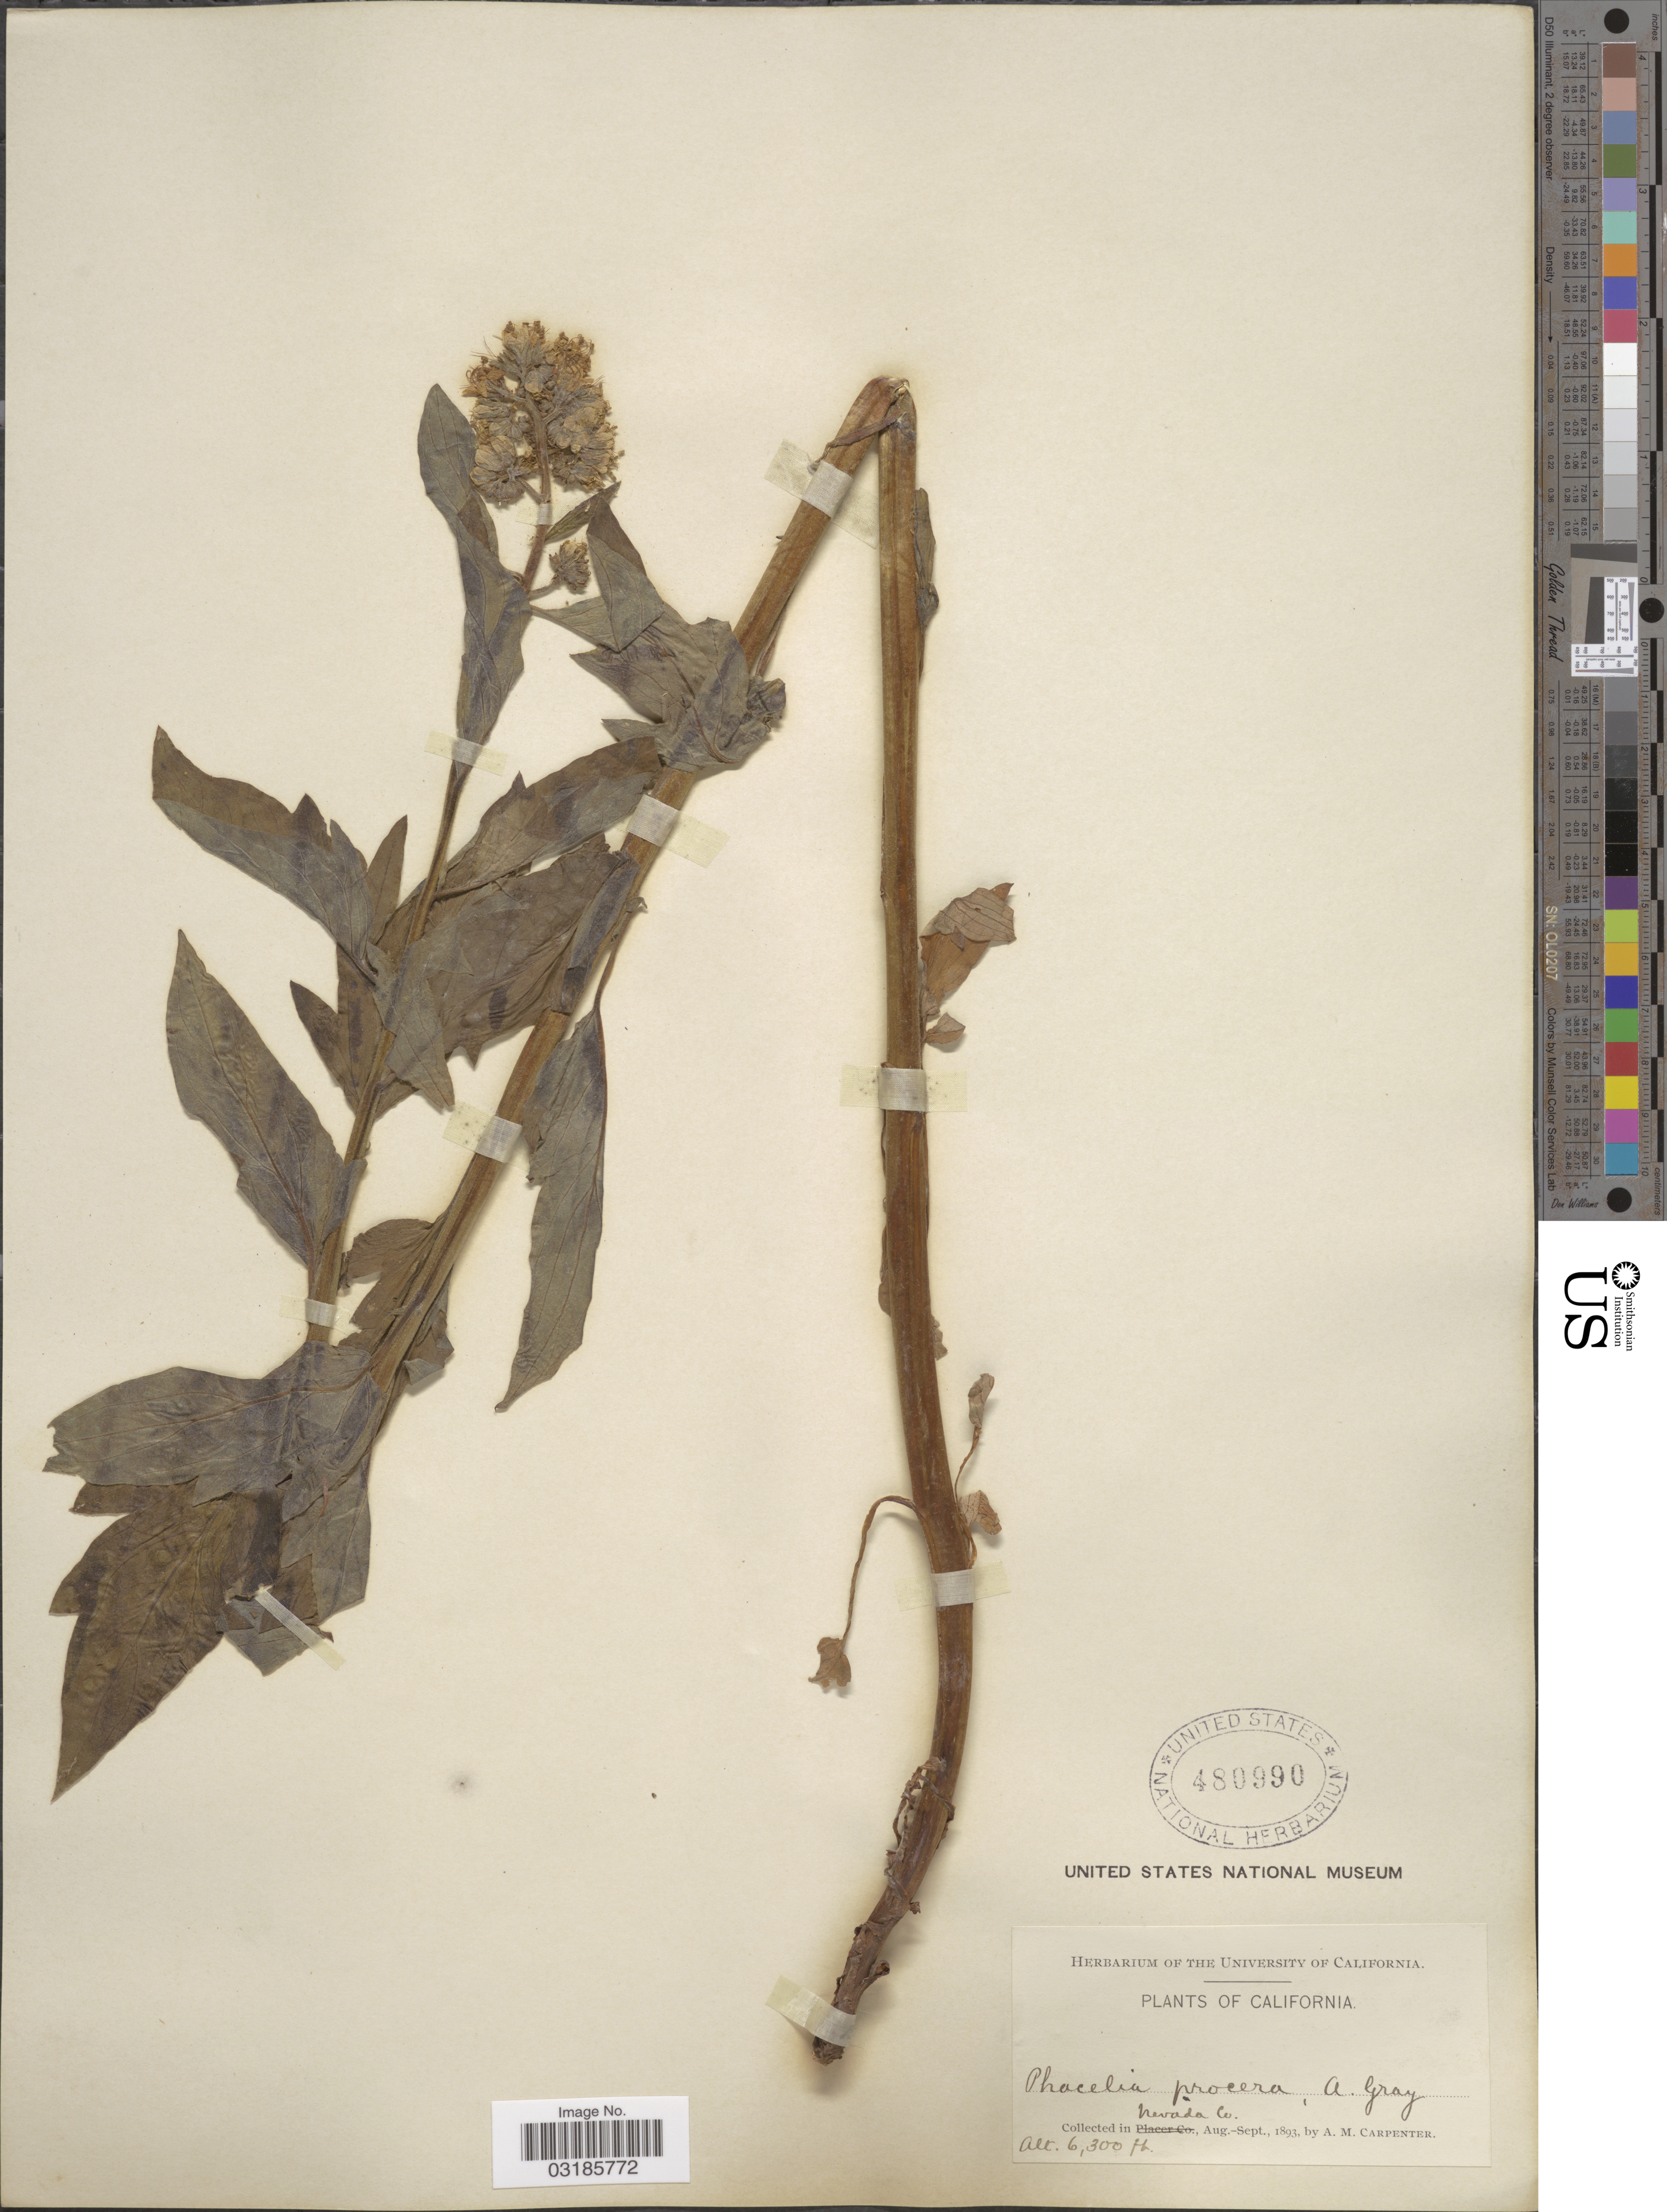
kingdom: Plantae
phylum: Tracheophyta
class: Magnoliopsida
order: Boraginales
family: Hydrophyllaceae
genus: Phacelia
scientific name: Phacelia procera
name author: A. Gray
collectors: A. Carpenter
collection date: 1893-08/1893-09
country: United States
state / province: California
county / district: Nevada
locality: Nevada Co.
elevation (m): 1920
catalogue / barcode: US 480990